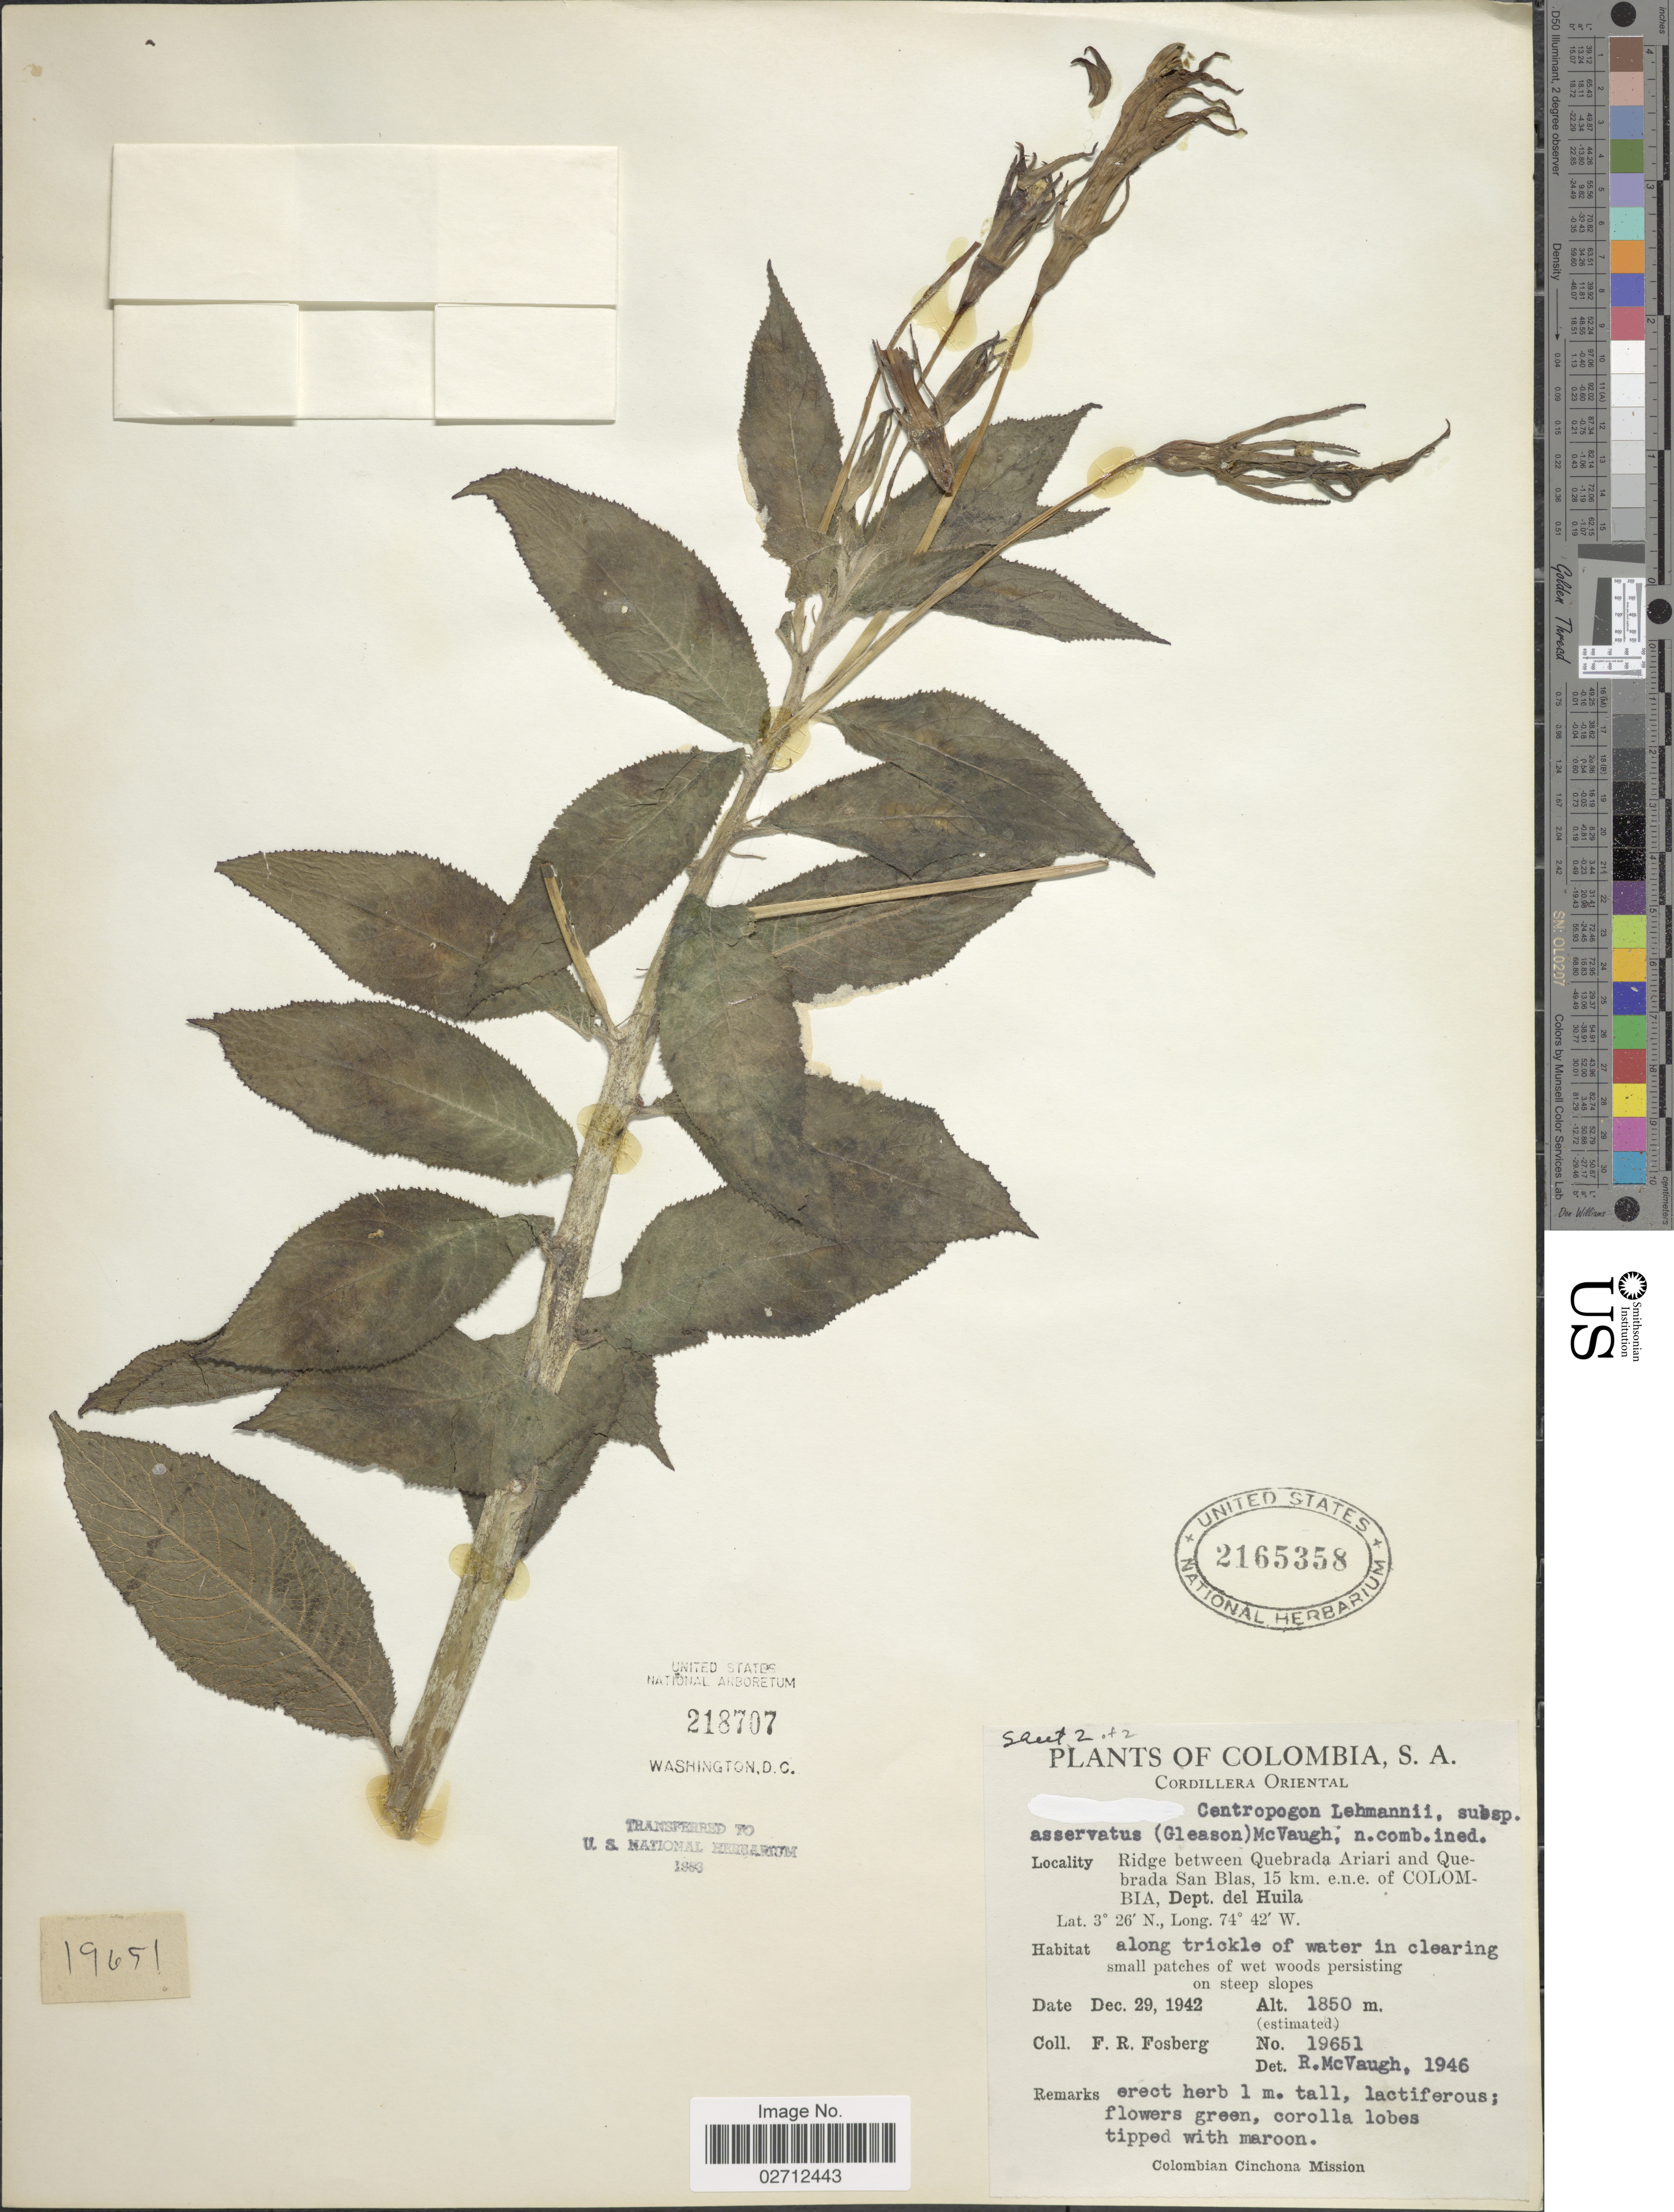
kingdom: Plantae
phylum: Tracheophyta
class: Magnoliopsida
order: Asterales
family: Campanulaceae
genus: Centropogon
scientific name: Centropogon lehmannii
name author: Zahlbr.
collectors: F. R. Fosberg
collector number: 19651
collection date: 1942-12-29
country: Colombia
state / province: Huila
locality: Cordillera Oriental, Ridge between Quebrada Ariari and Quebrada San Blas, 15 km e.n.e. of Colombia, Dept. del Huila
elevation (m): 1850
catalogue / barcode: US 2165358